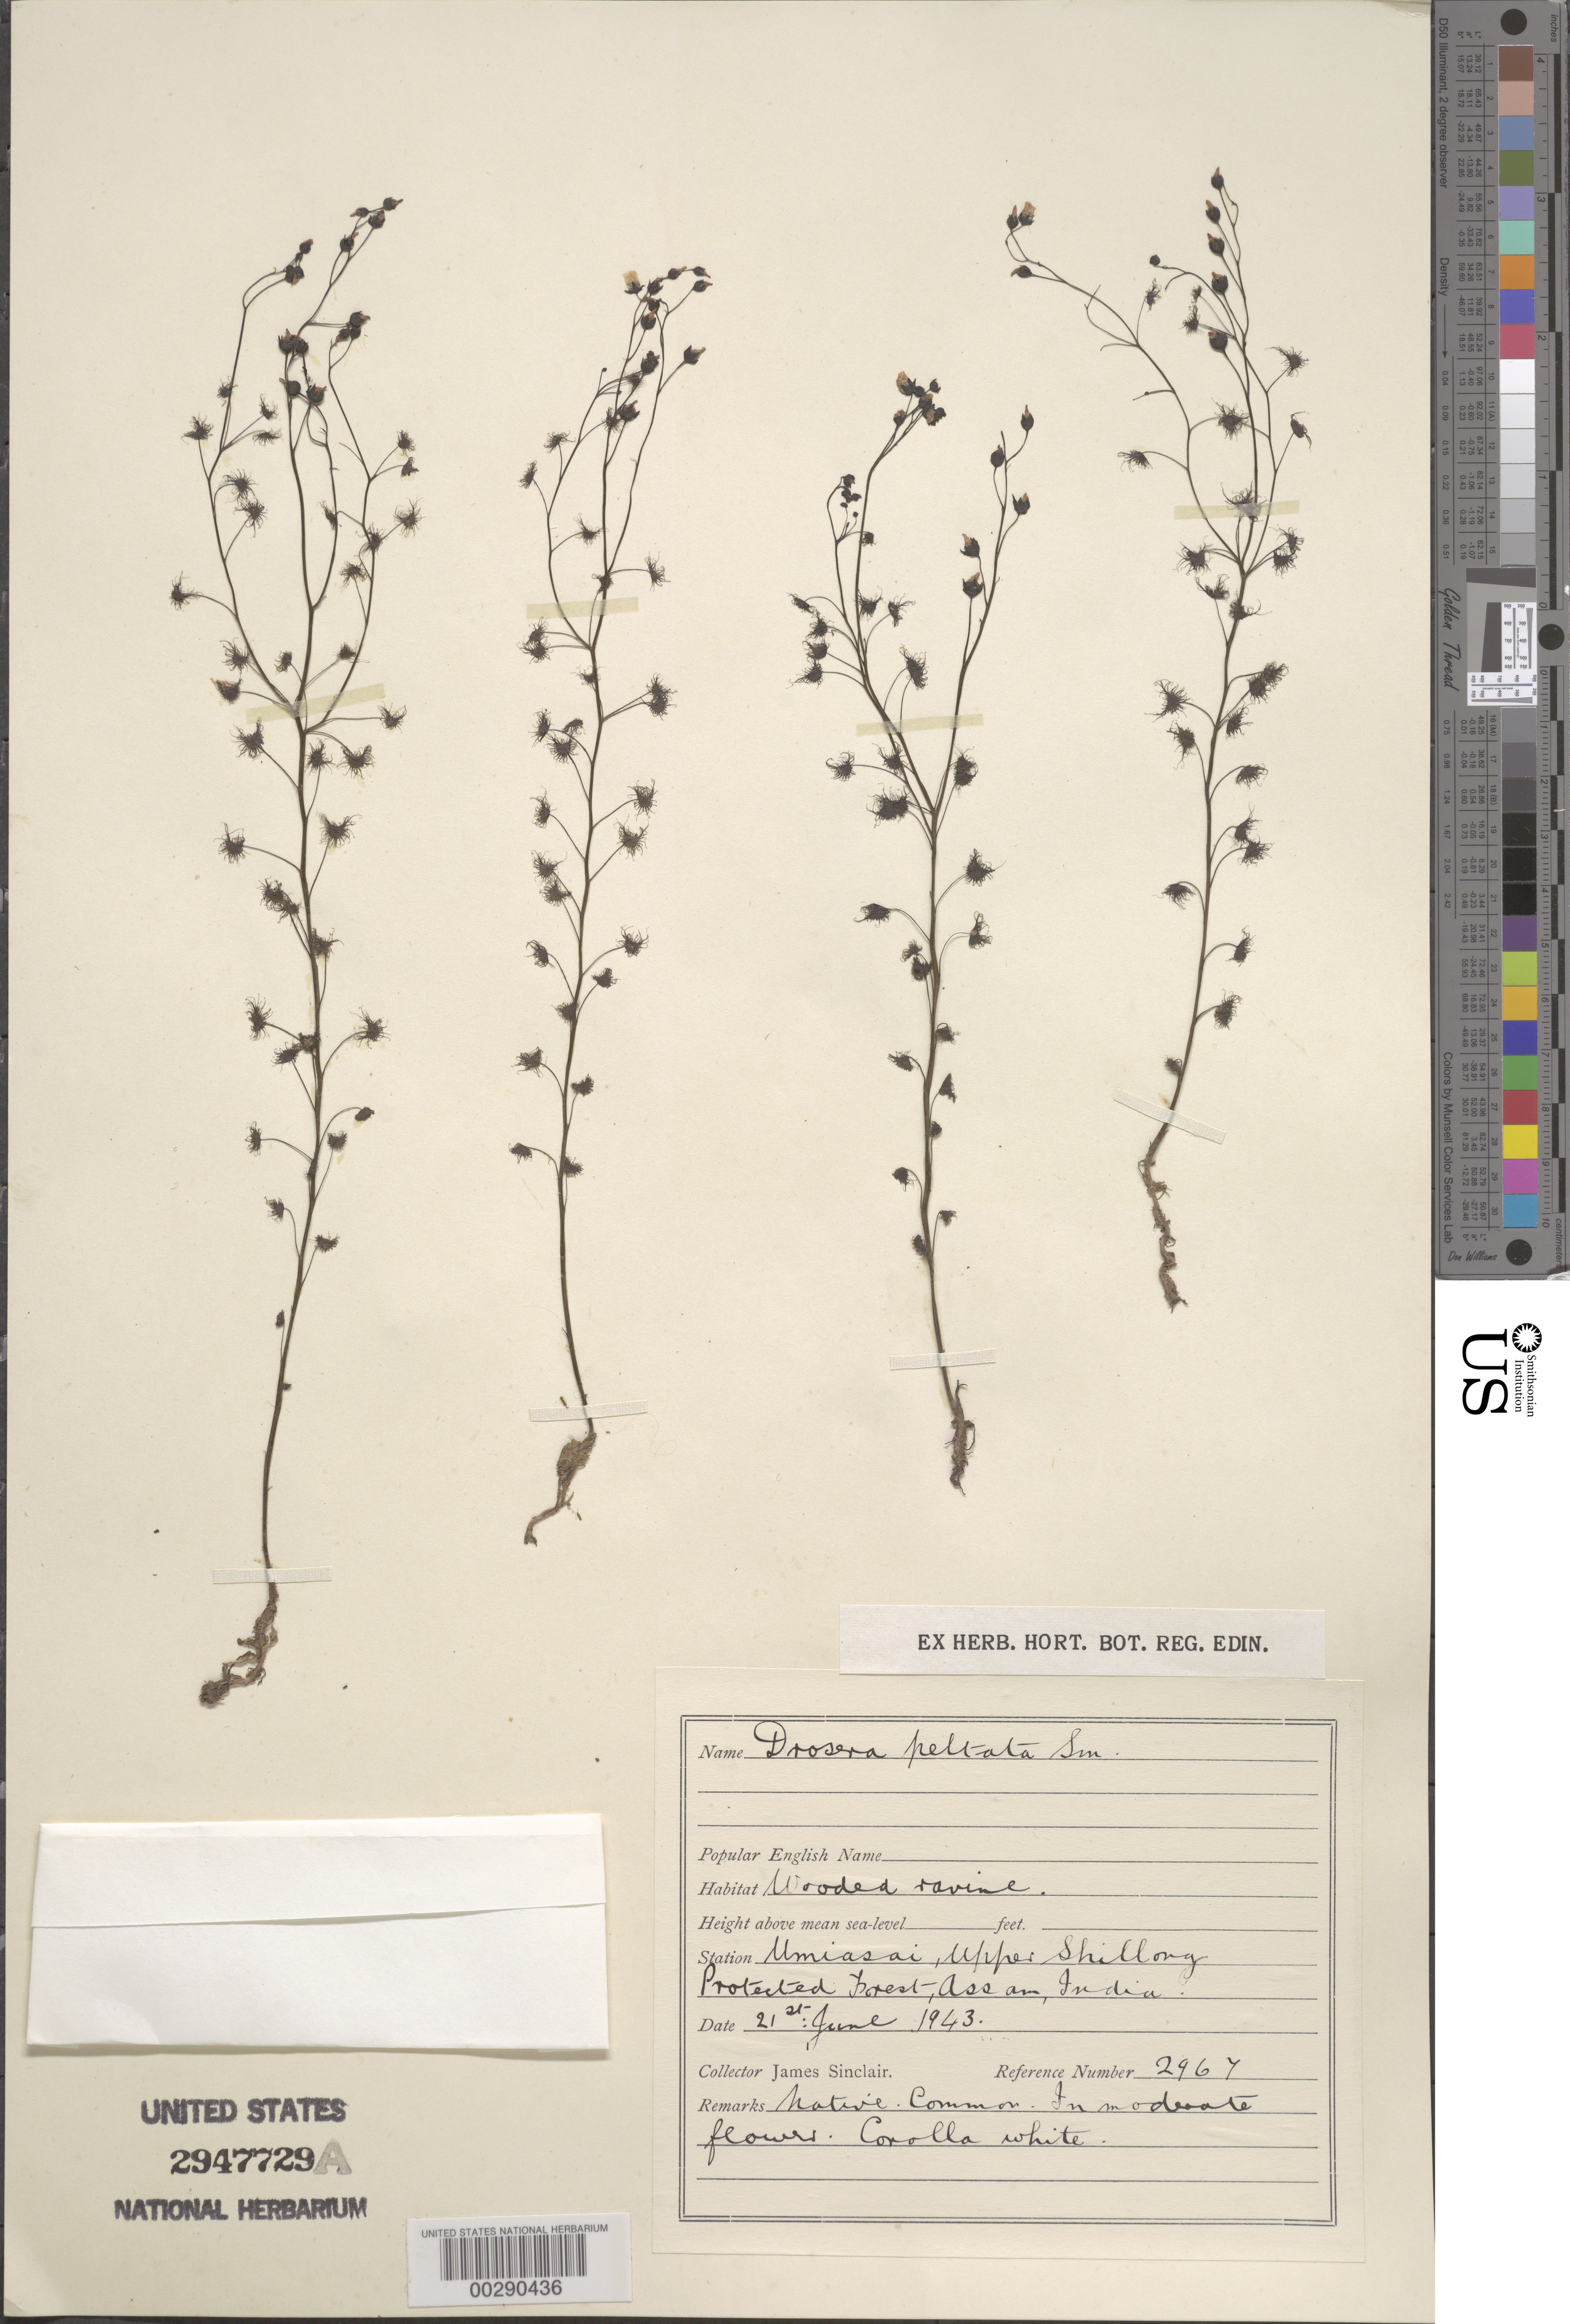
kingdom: Plantae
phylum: Tracheophyta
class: Magnoliopsida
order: Caryophyllales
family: Droseraceae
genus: Drosera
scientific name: Drosera peltata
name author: Sm. ex Willd.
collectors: J. Sinclair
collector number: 2967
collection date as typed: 21 Jun 1943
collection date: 1943-06-21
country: India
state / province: Meghalaya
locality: Assam, upper shillong protected forest, umiasai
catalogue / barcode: US 2947729A